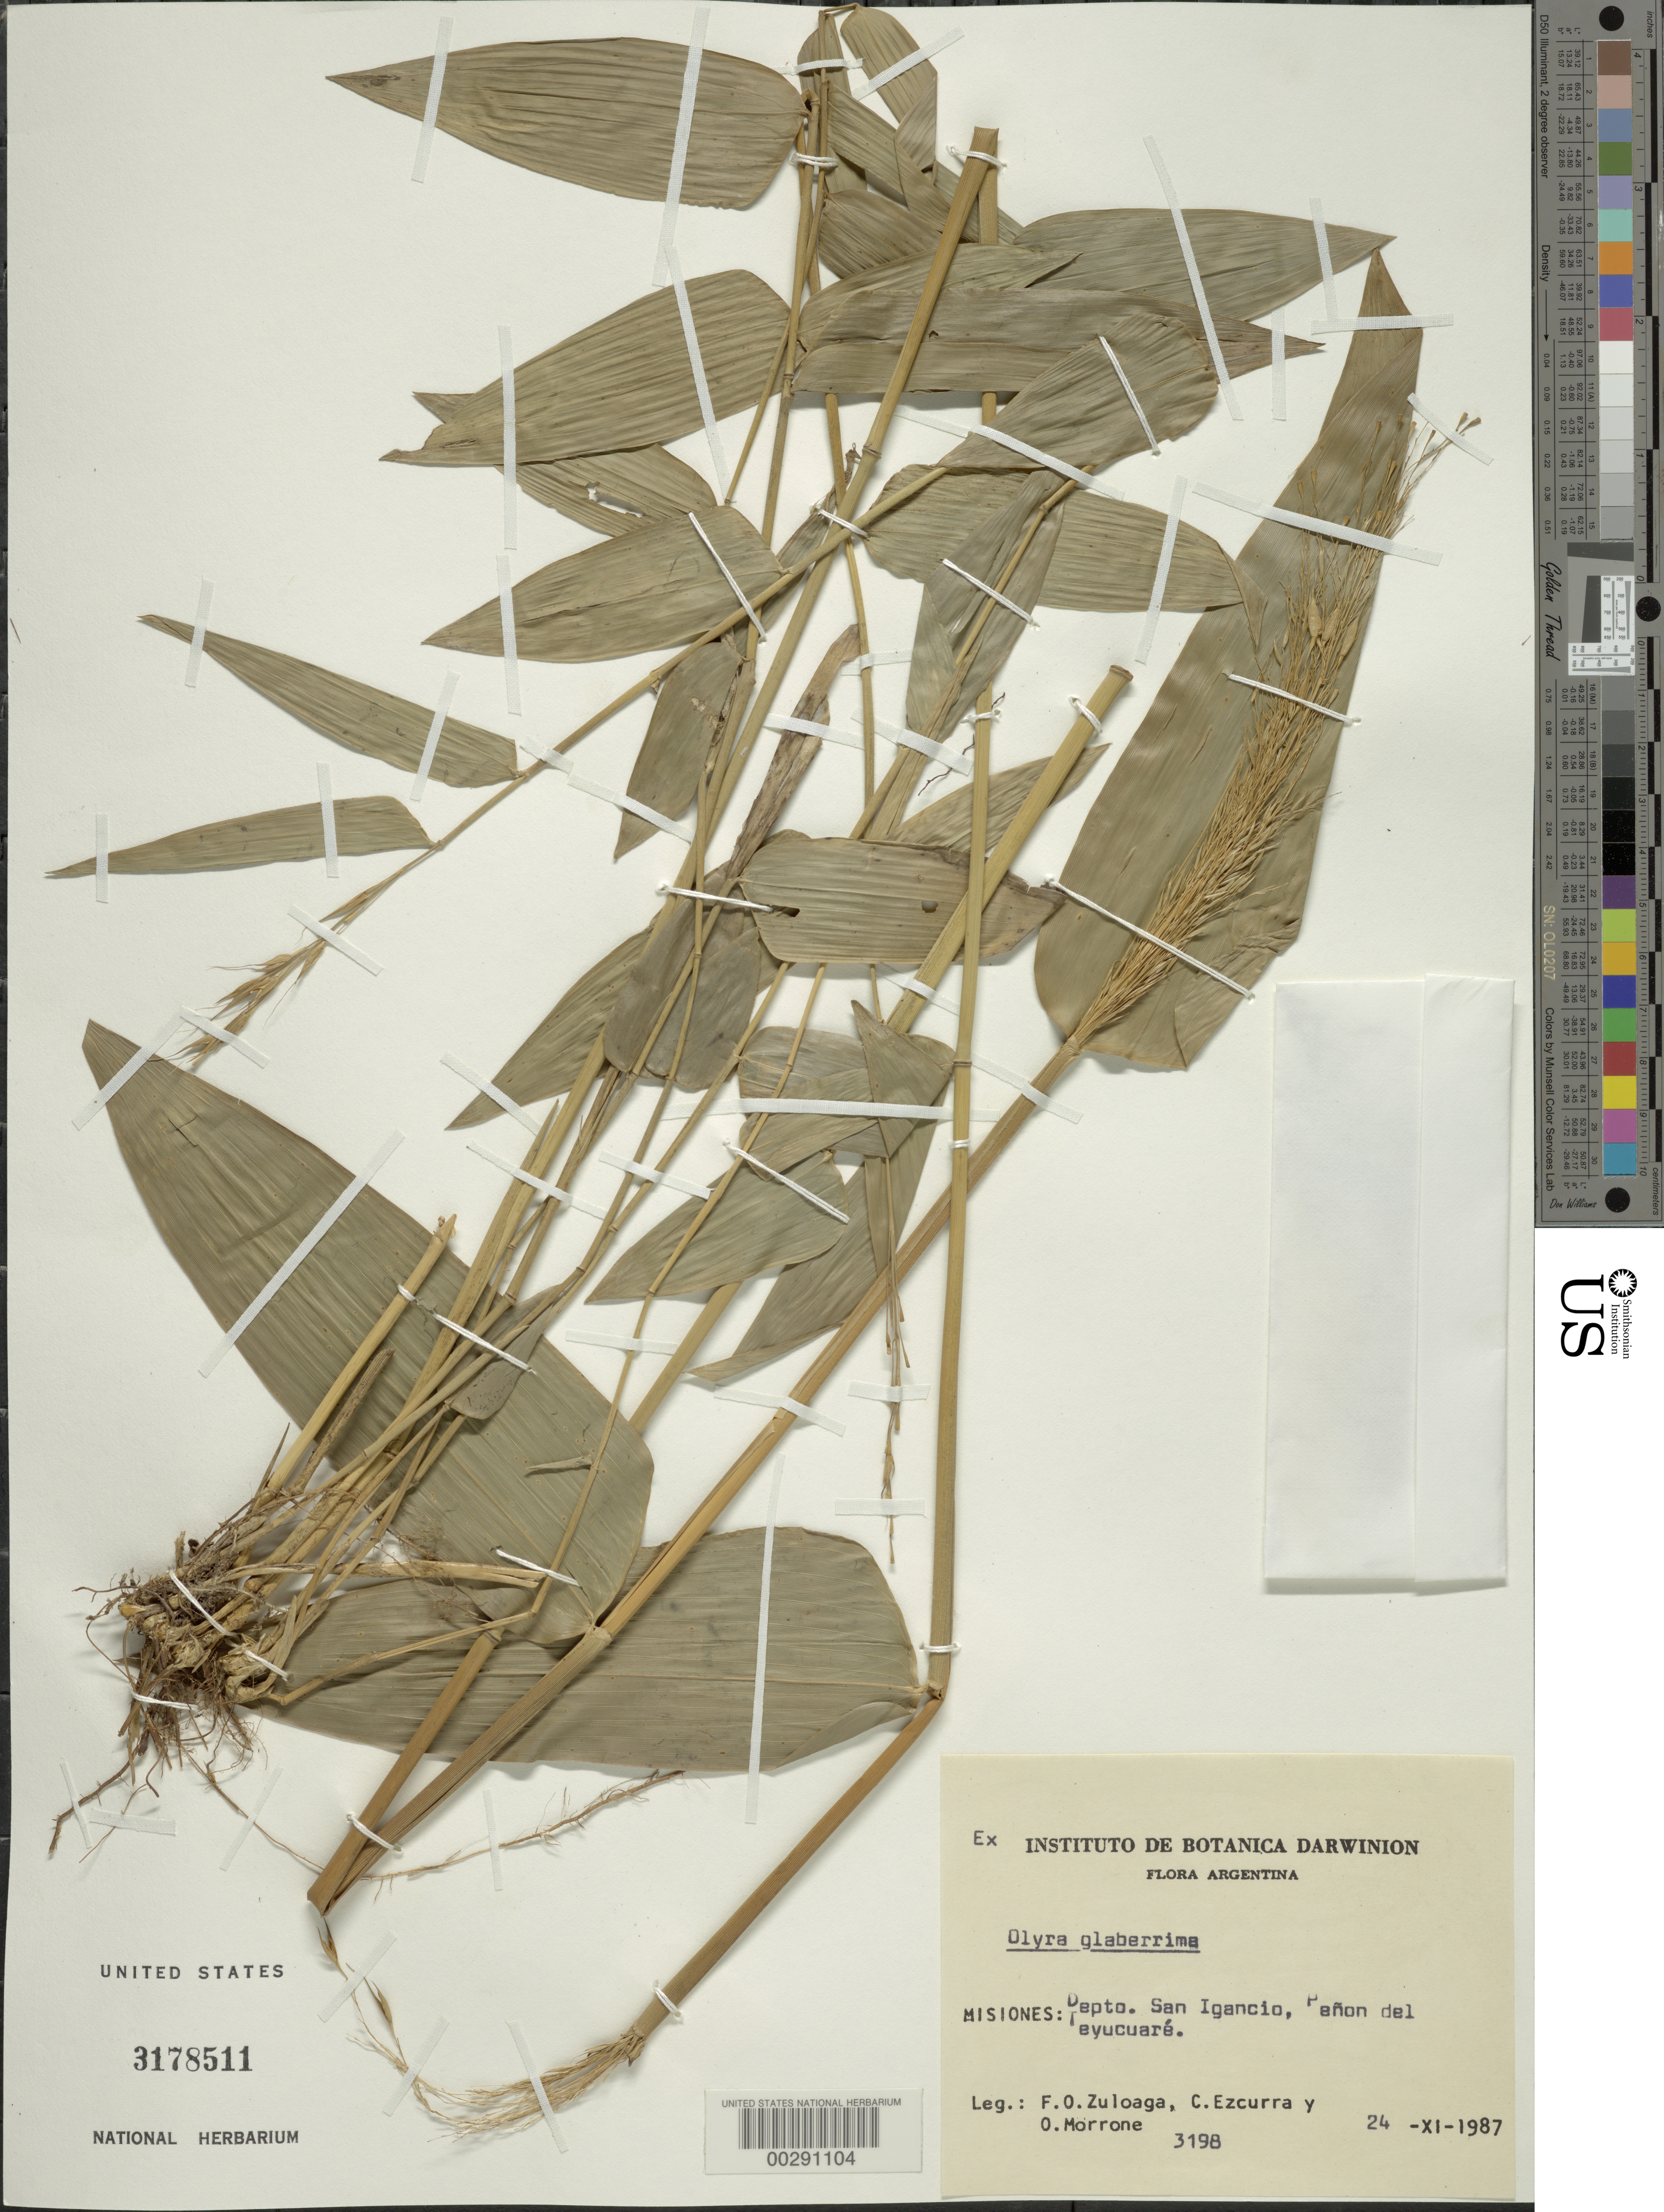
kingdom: Plantae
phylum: Tracheophyta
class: Liliopsida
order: Poales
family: Poaceae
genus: Olyra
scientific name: Olyra glaberrima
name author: Raddi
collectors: F. O. Zuloaga, C. Ezcurra & O. N. Morrone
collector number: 3198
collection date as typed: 24 Nov 1987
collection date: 1987-11-24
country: Argentina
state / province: Misiones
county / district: San Ignacio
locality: Panon del Teyucuare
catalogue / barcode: US 3178511